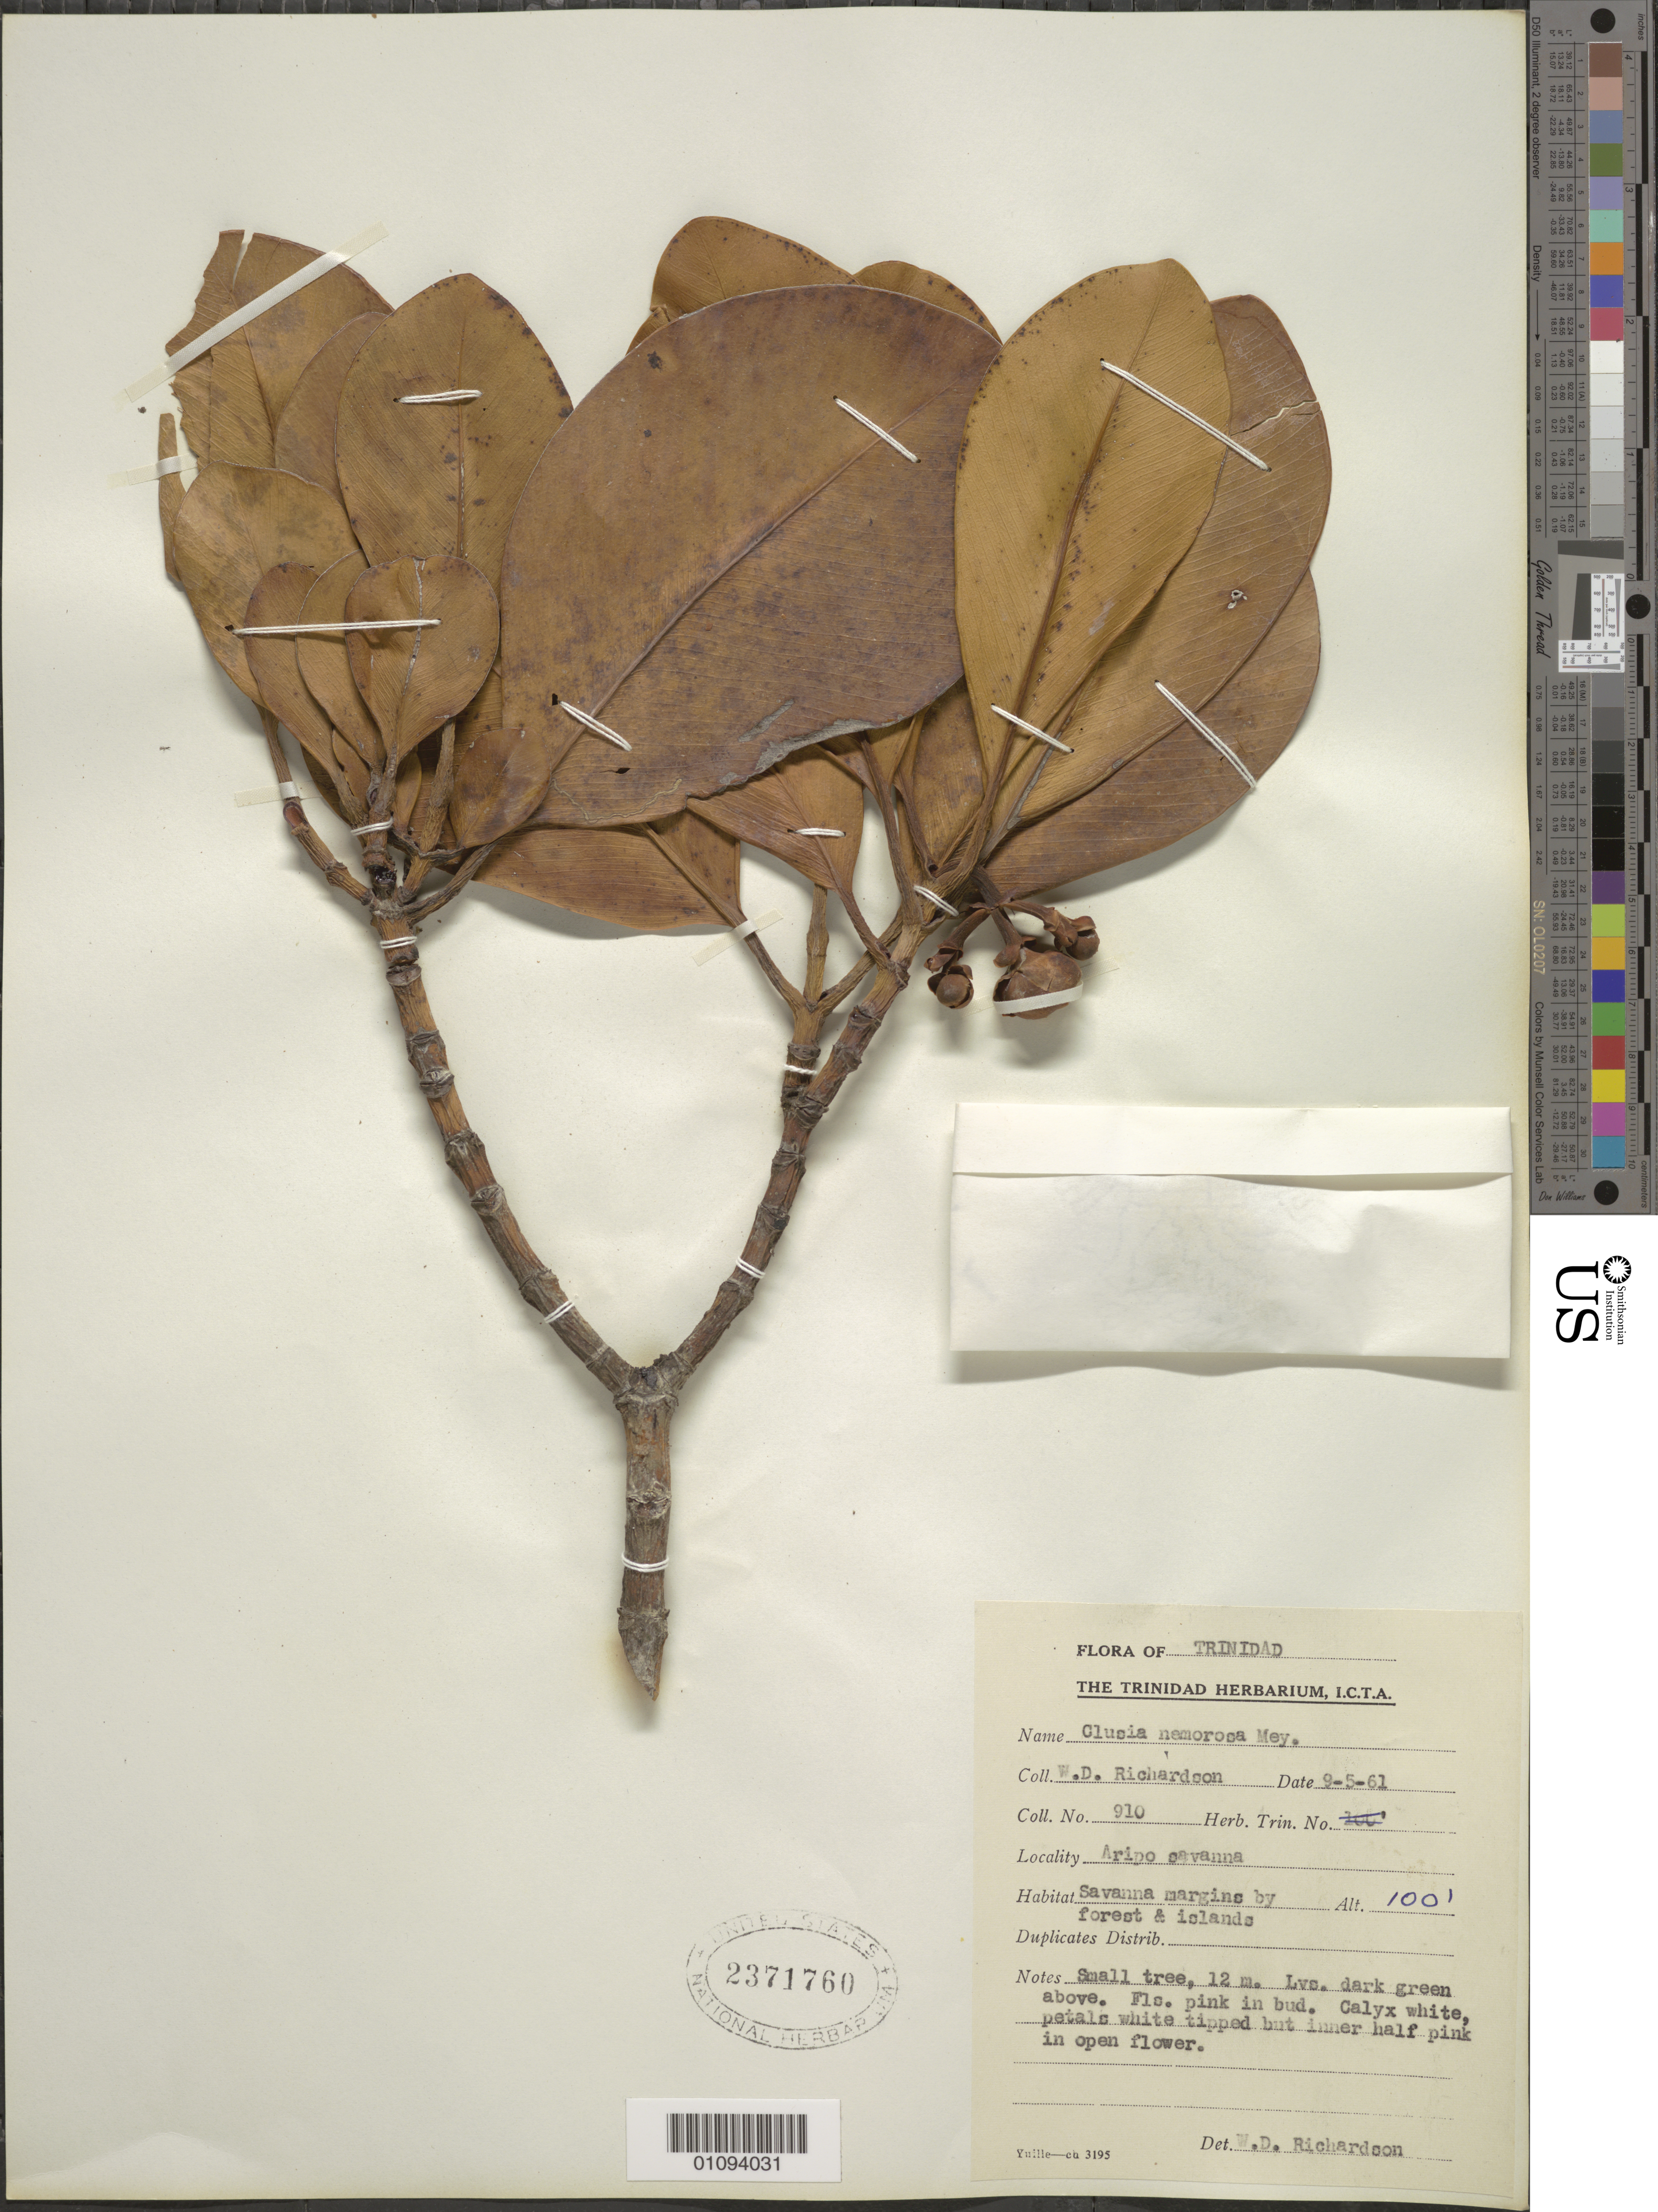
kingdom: Plantae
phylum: Tracheophyta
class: Magnoliopsida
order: Malpighiales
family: Clusiaceae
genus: Clusia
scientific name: Clusia nemorosa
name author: G. Mey.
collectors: W. D. Richardson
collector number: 910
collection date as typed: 09 May 1961 or 05 Sep 1961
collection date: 1961-05-09 or 1961-09-05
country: Trinidad and Tobago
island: Trinidad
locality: Aripo Savanna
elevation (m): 30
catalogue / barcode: US 2371760